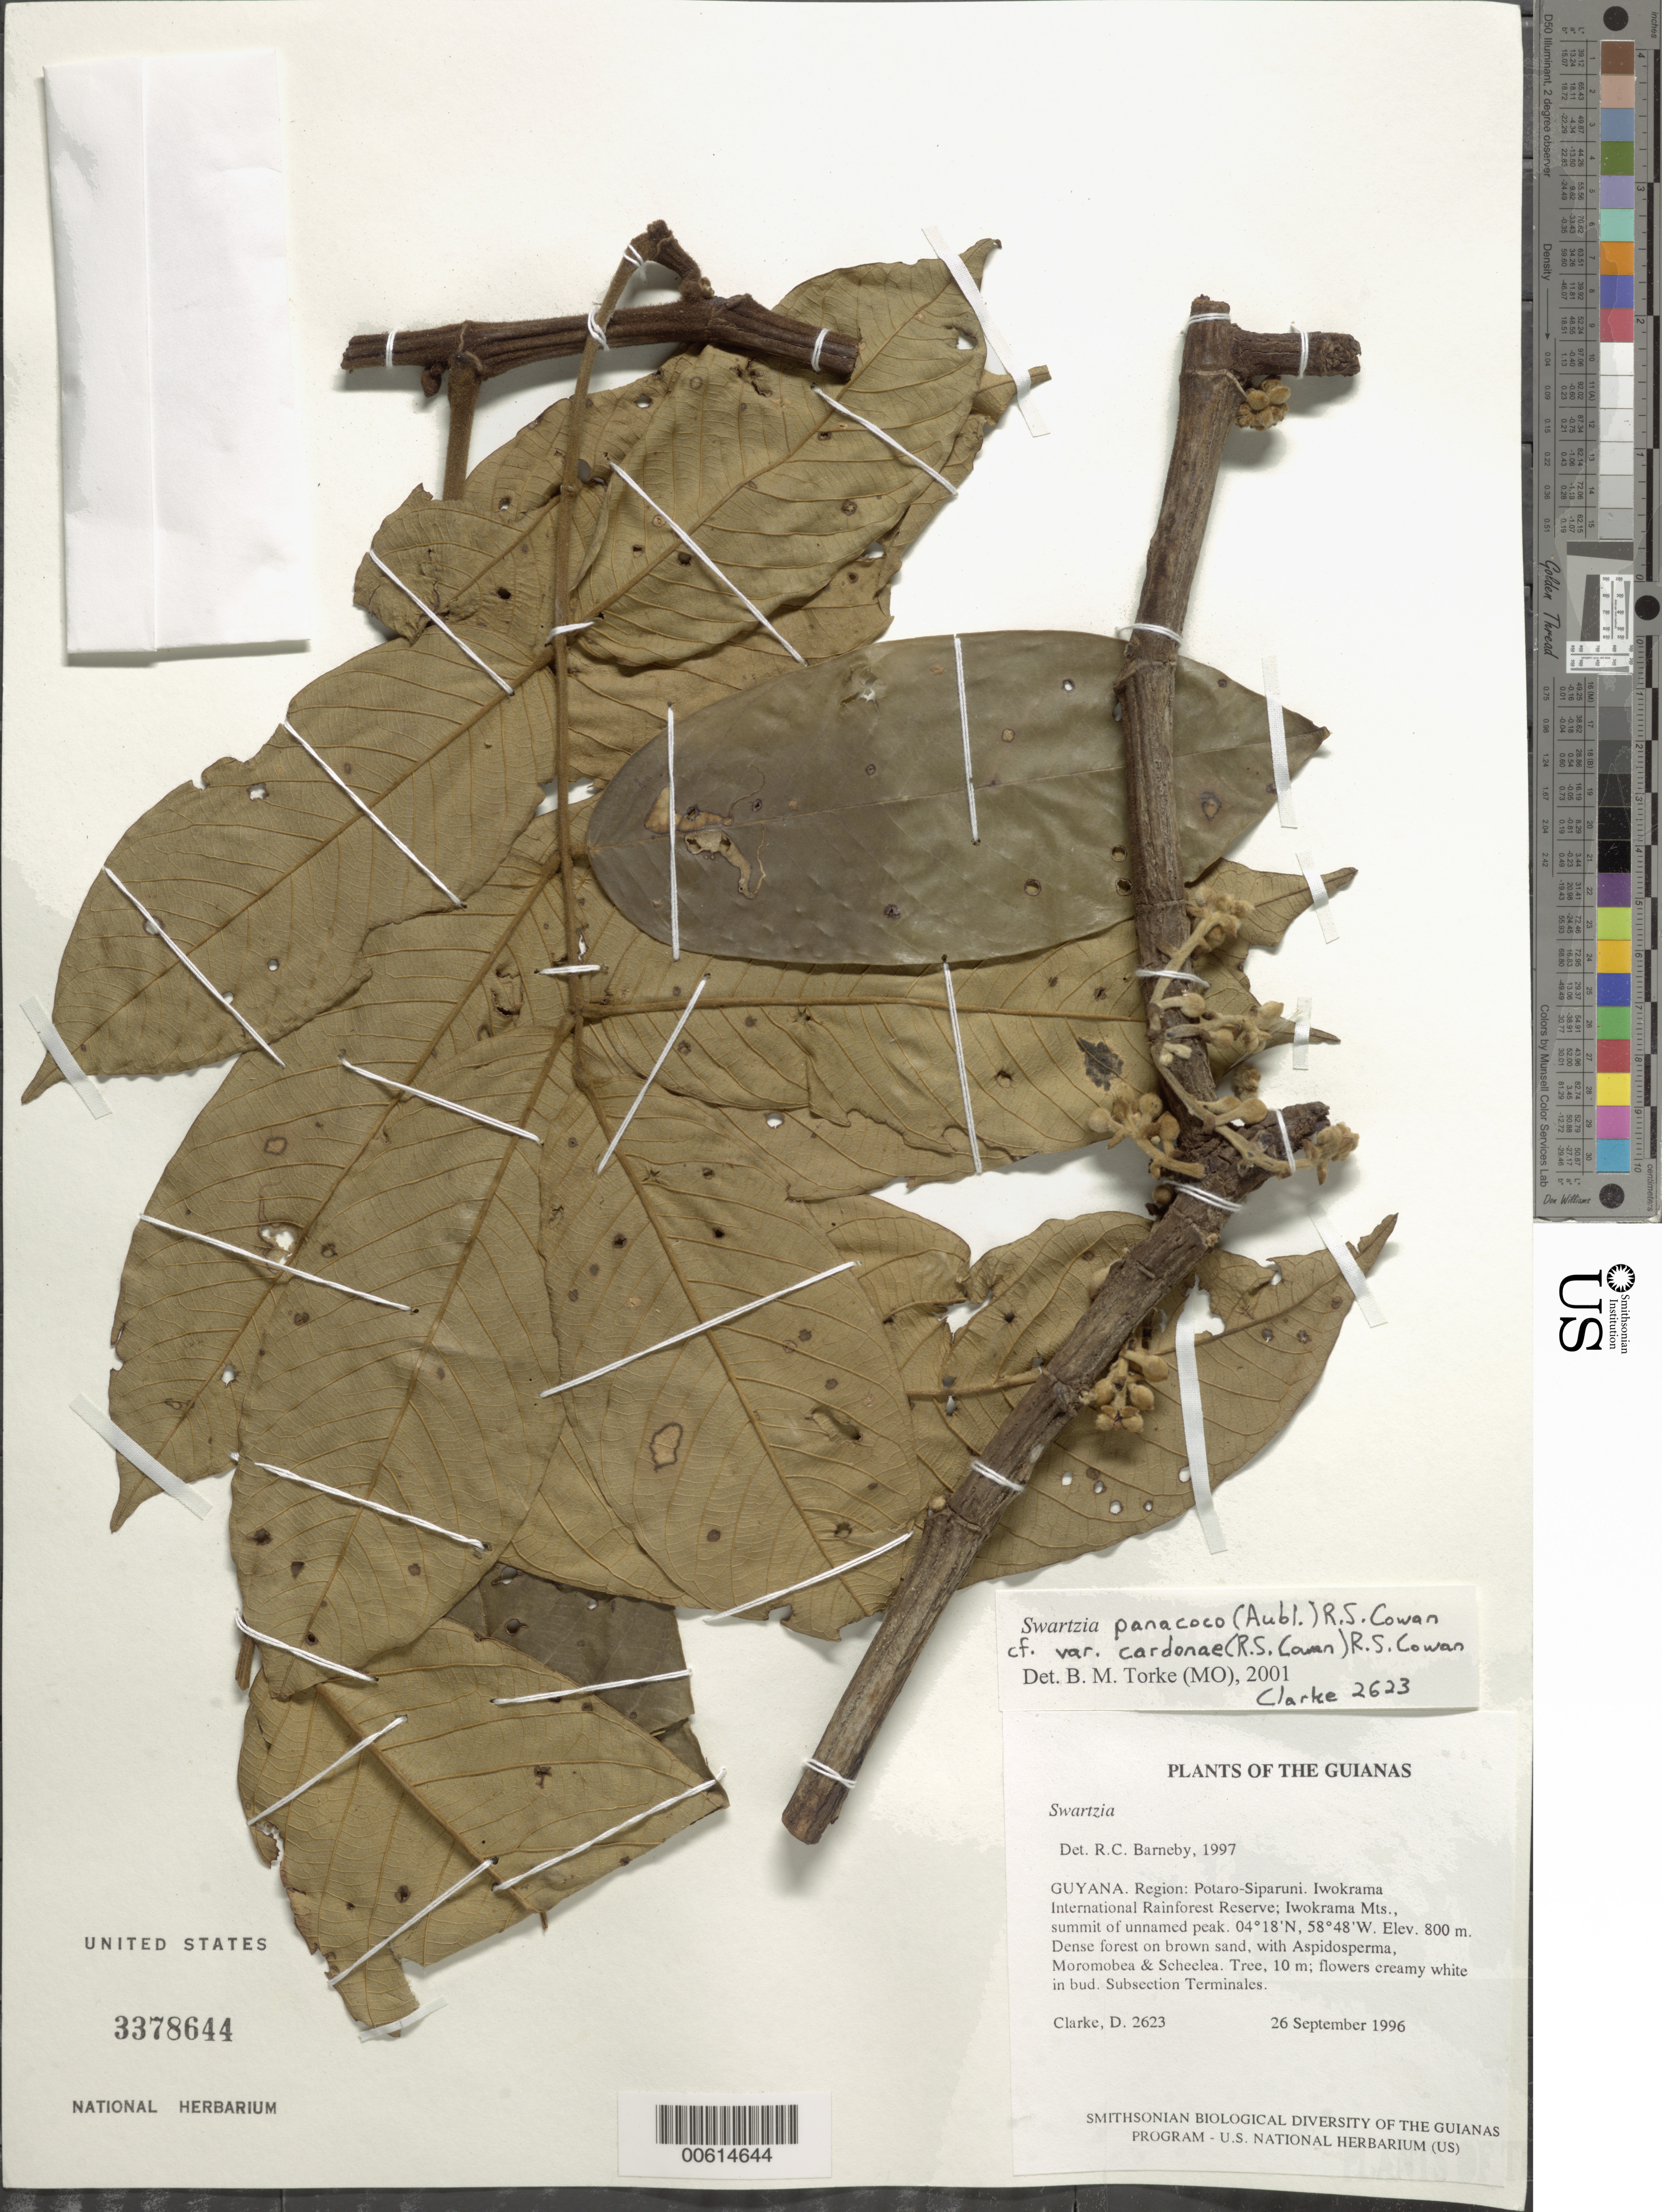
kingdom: Plantae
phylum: Tracheophyta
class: Magnoliopsida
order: Fabales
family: Fabaceae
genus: Swartzia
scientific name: Swartzia panacoco var. cardonae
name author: R.S. Cowan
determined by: Torke, B. M., (MO)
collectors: H. D. Clarke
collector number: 2623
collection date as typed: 26 September 1996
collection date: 1996-09-26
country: Guyana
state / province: Potaro-Siparuni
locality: Iwokrama International Rainforest Reserve; Iwokrama Mts., summit of unnamed peak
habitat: Dense forest on brown sand, with Aspidosperma, Moronobea & Scheelea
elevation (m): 800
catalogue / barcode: US 3378644